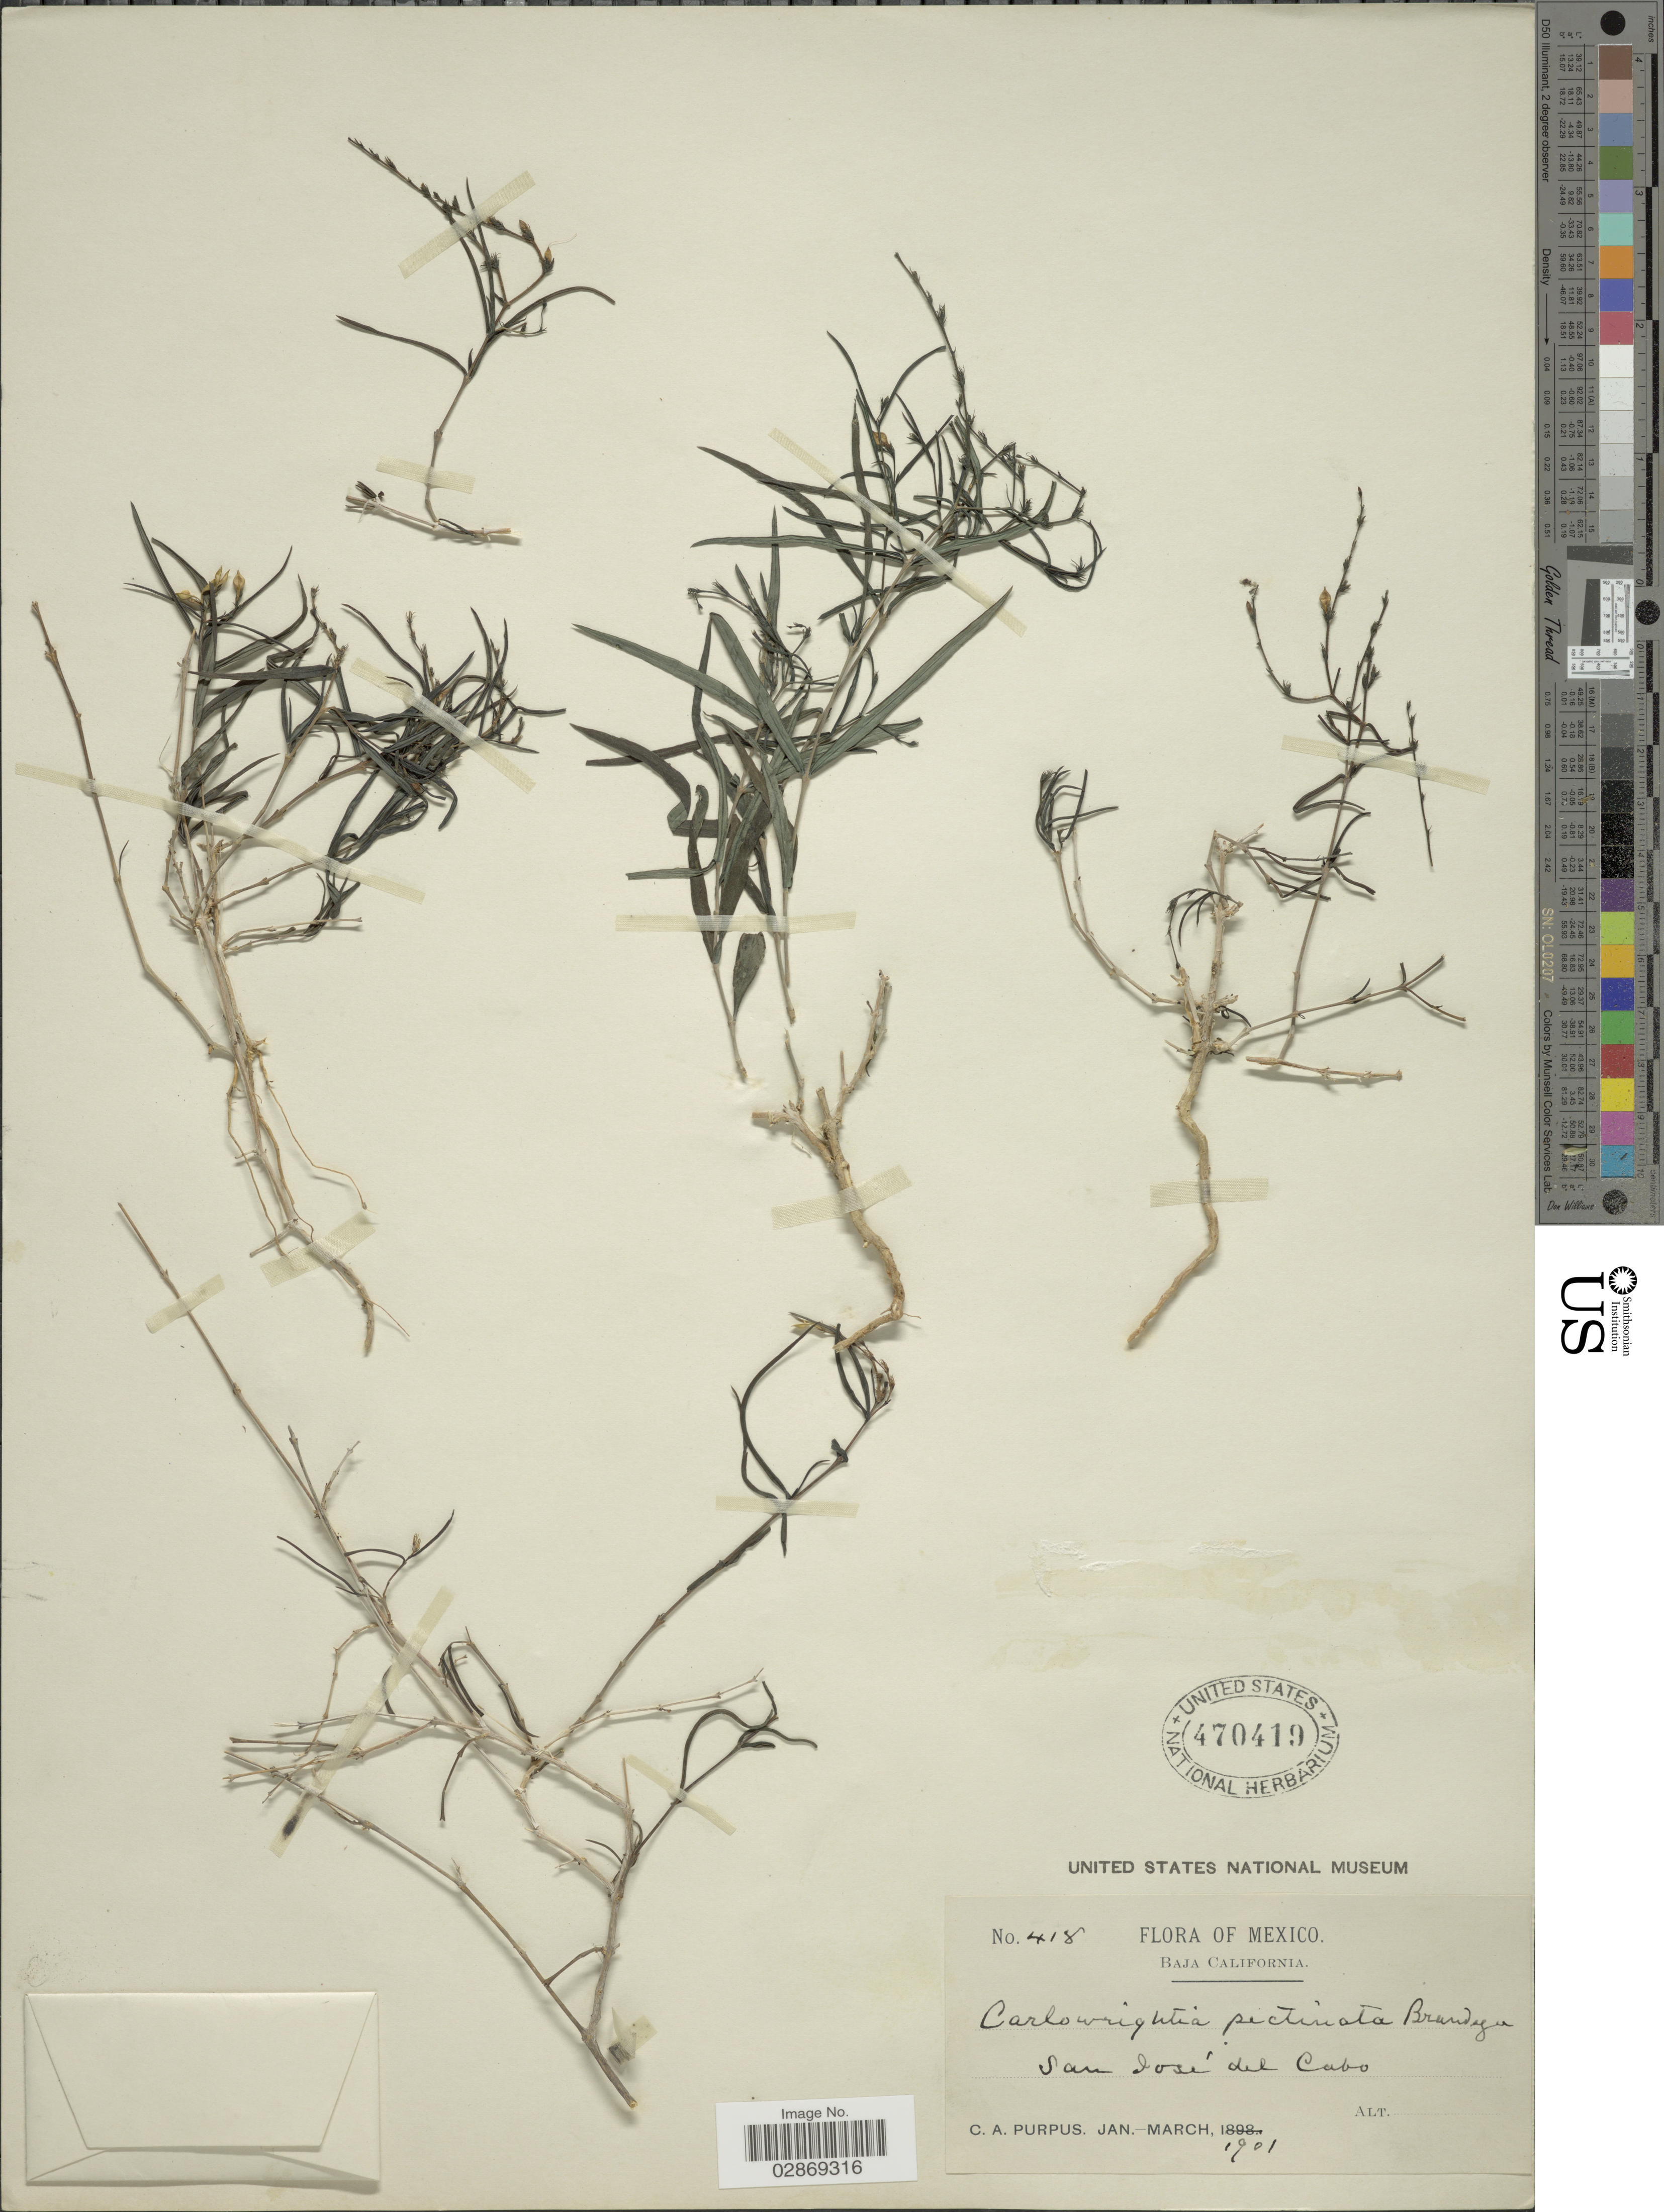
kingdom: Plantae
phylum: Tracheophyta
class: Magnoliopsida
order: Lamiales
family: Acanthaceae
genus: Carlowrightia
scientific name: Carlowrightia pectinata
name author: Brandegee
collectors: C. A. Purpus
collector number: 418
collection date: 1901-01/1901-03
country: Mexico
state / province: Baja California Sur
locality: San José del Cabo.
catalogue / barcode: US 470419